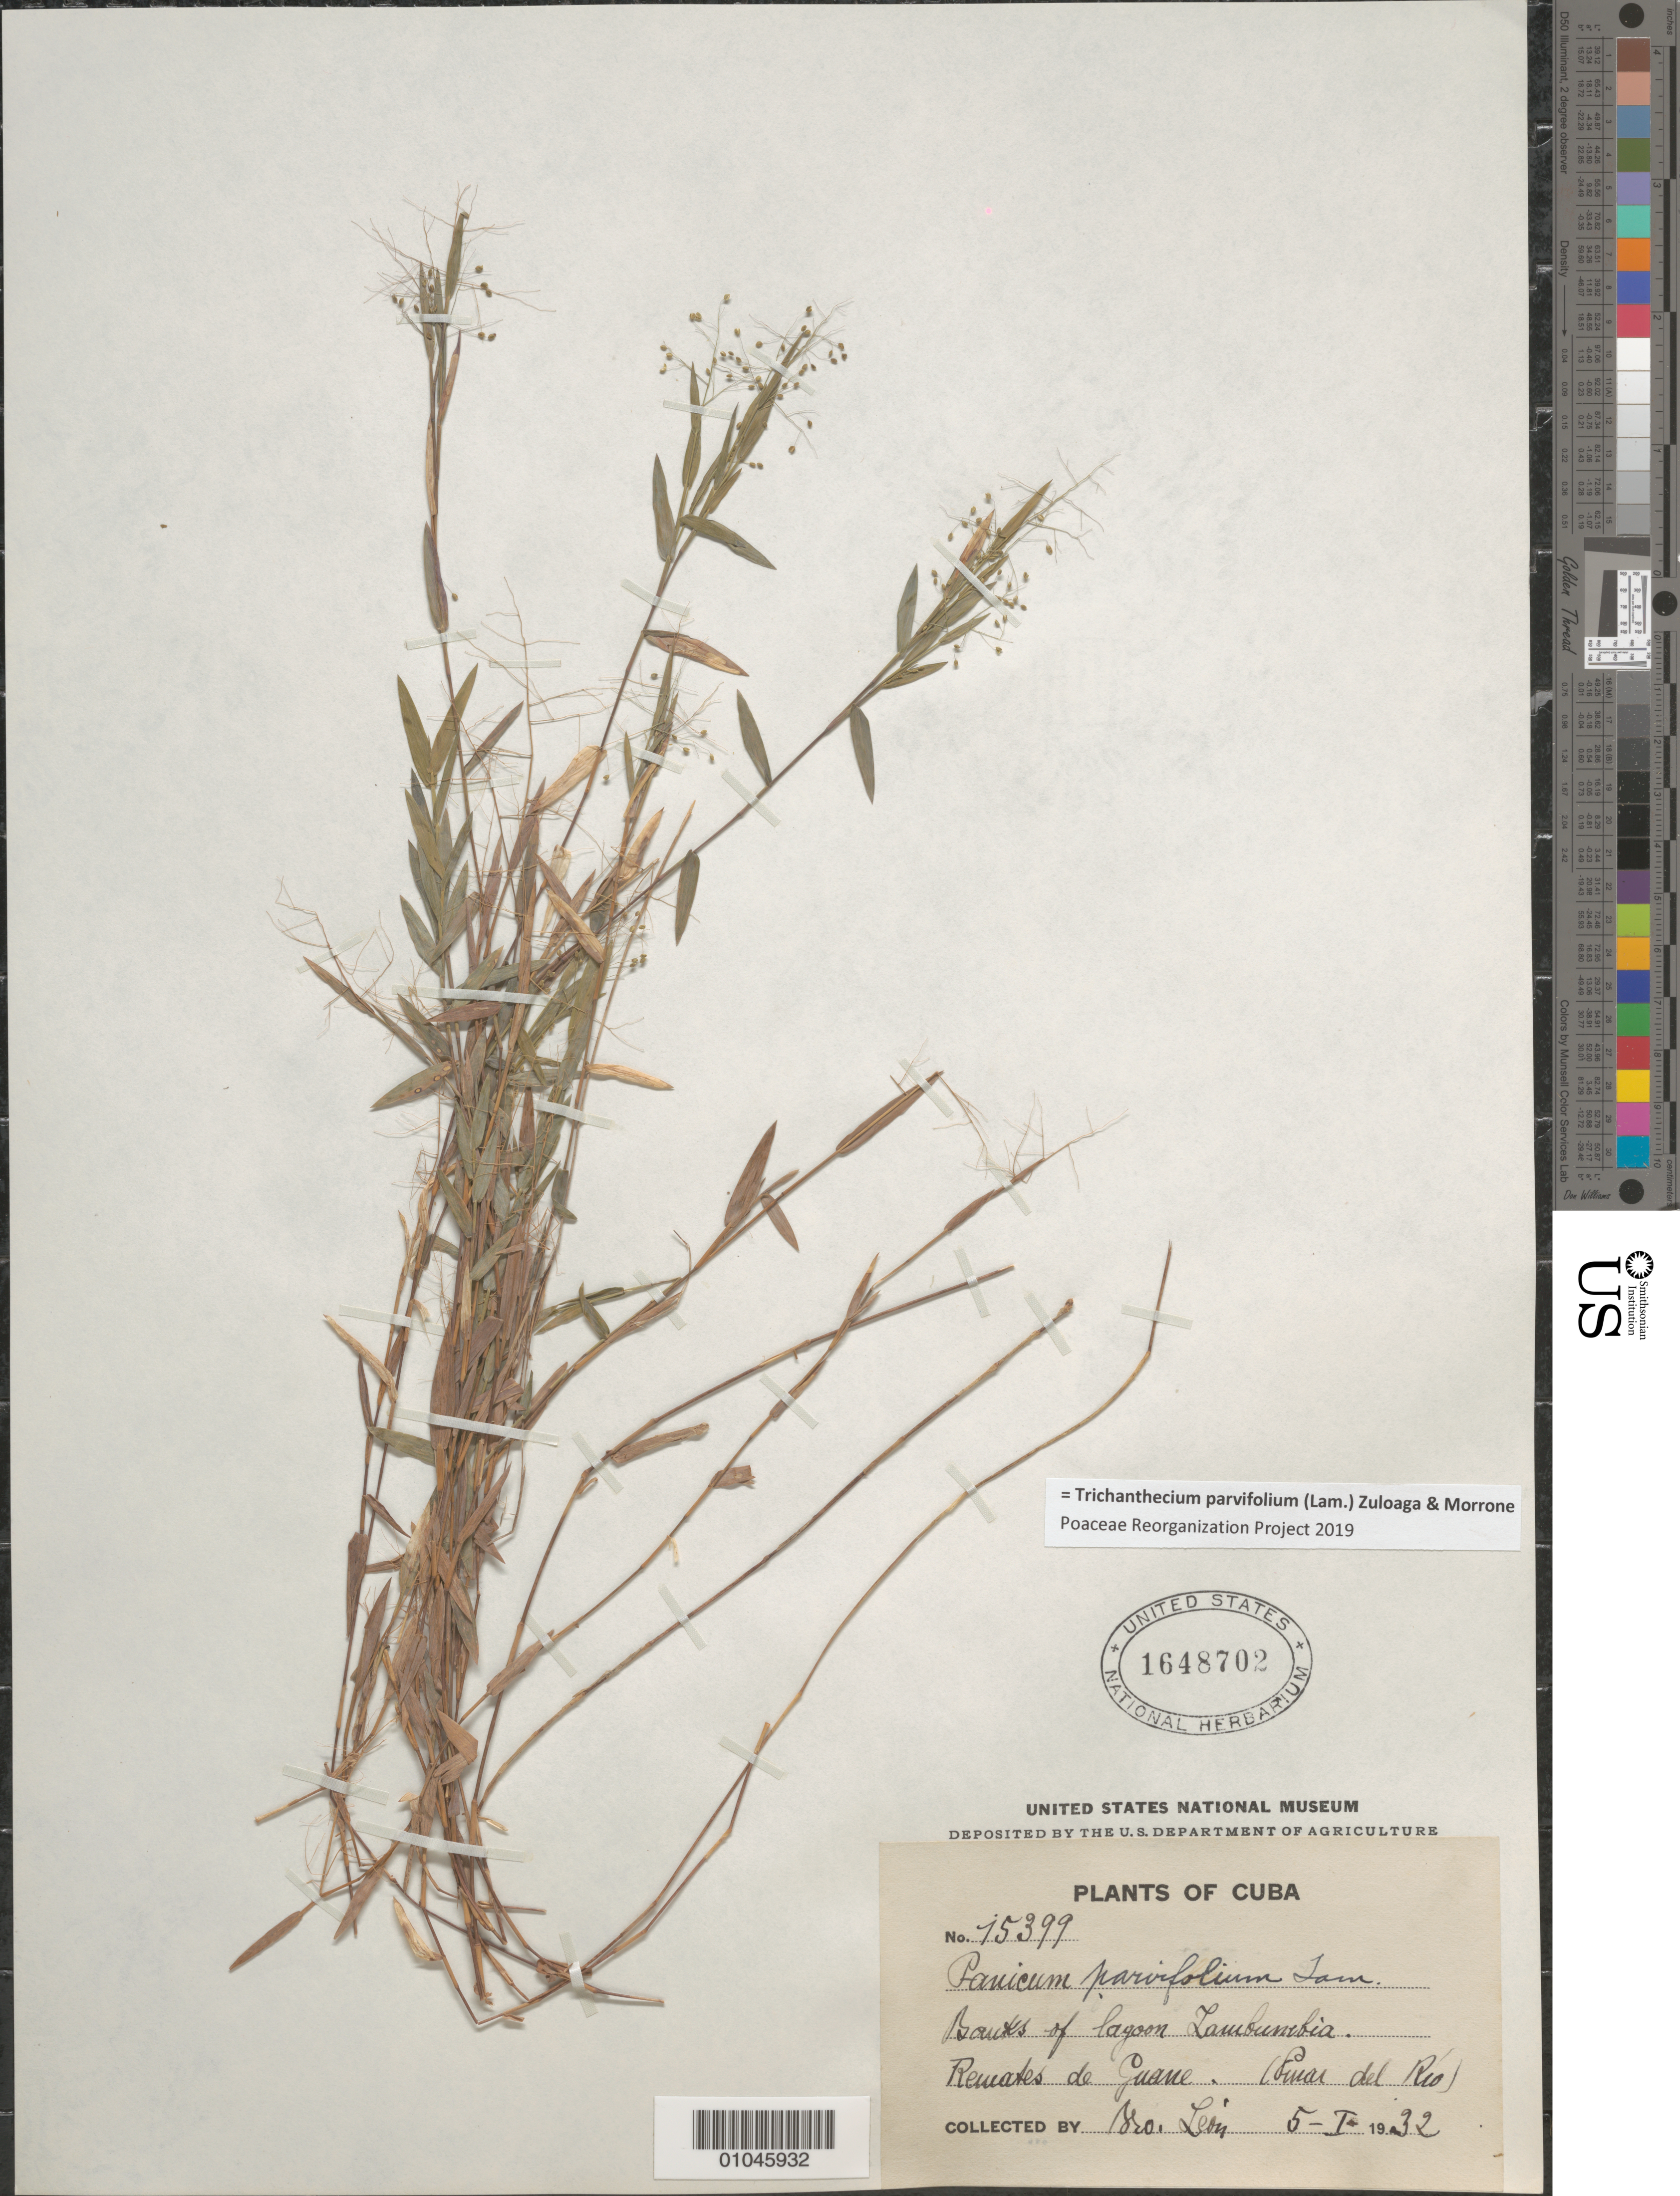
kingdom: Plantae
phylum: Tracheophyta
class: Liliopsida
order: Poales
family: Poaceae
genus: Panicum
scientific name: Panicum parvifolium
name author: Lam.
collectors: Bro. León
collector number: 15399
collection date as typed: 05 Jan 1932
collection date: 1932-01-05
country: Cuba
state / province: Pinar del Rio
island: Cuba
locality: Banks of Lagoon Laubumbia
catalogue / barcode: US 1648702